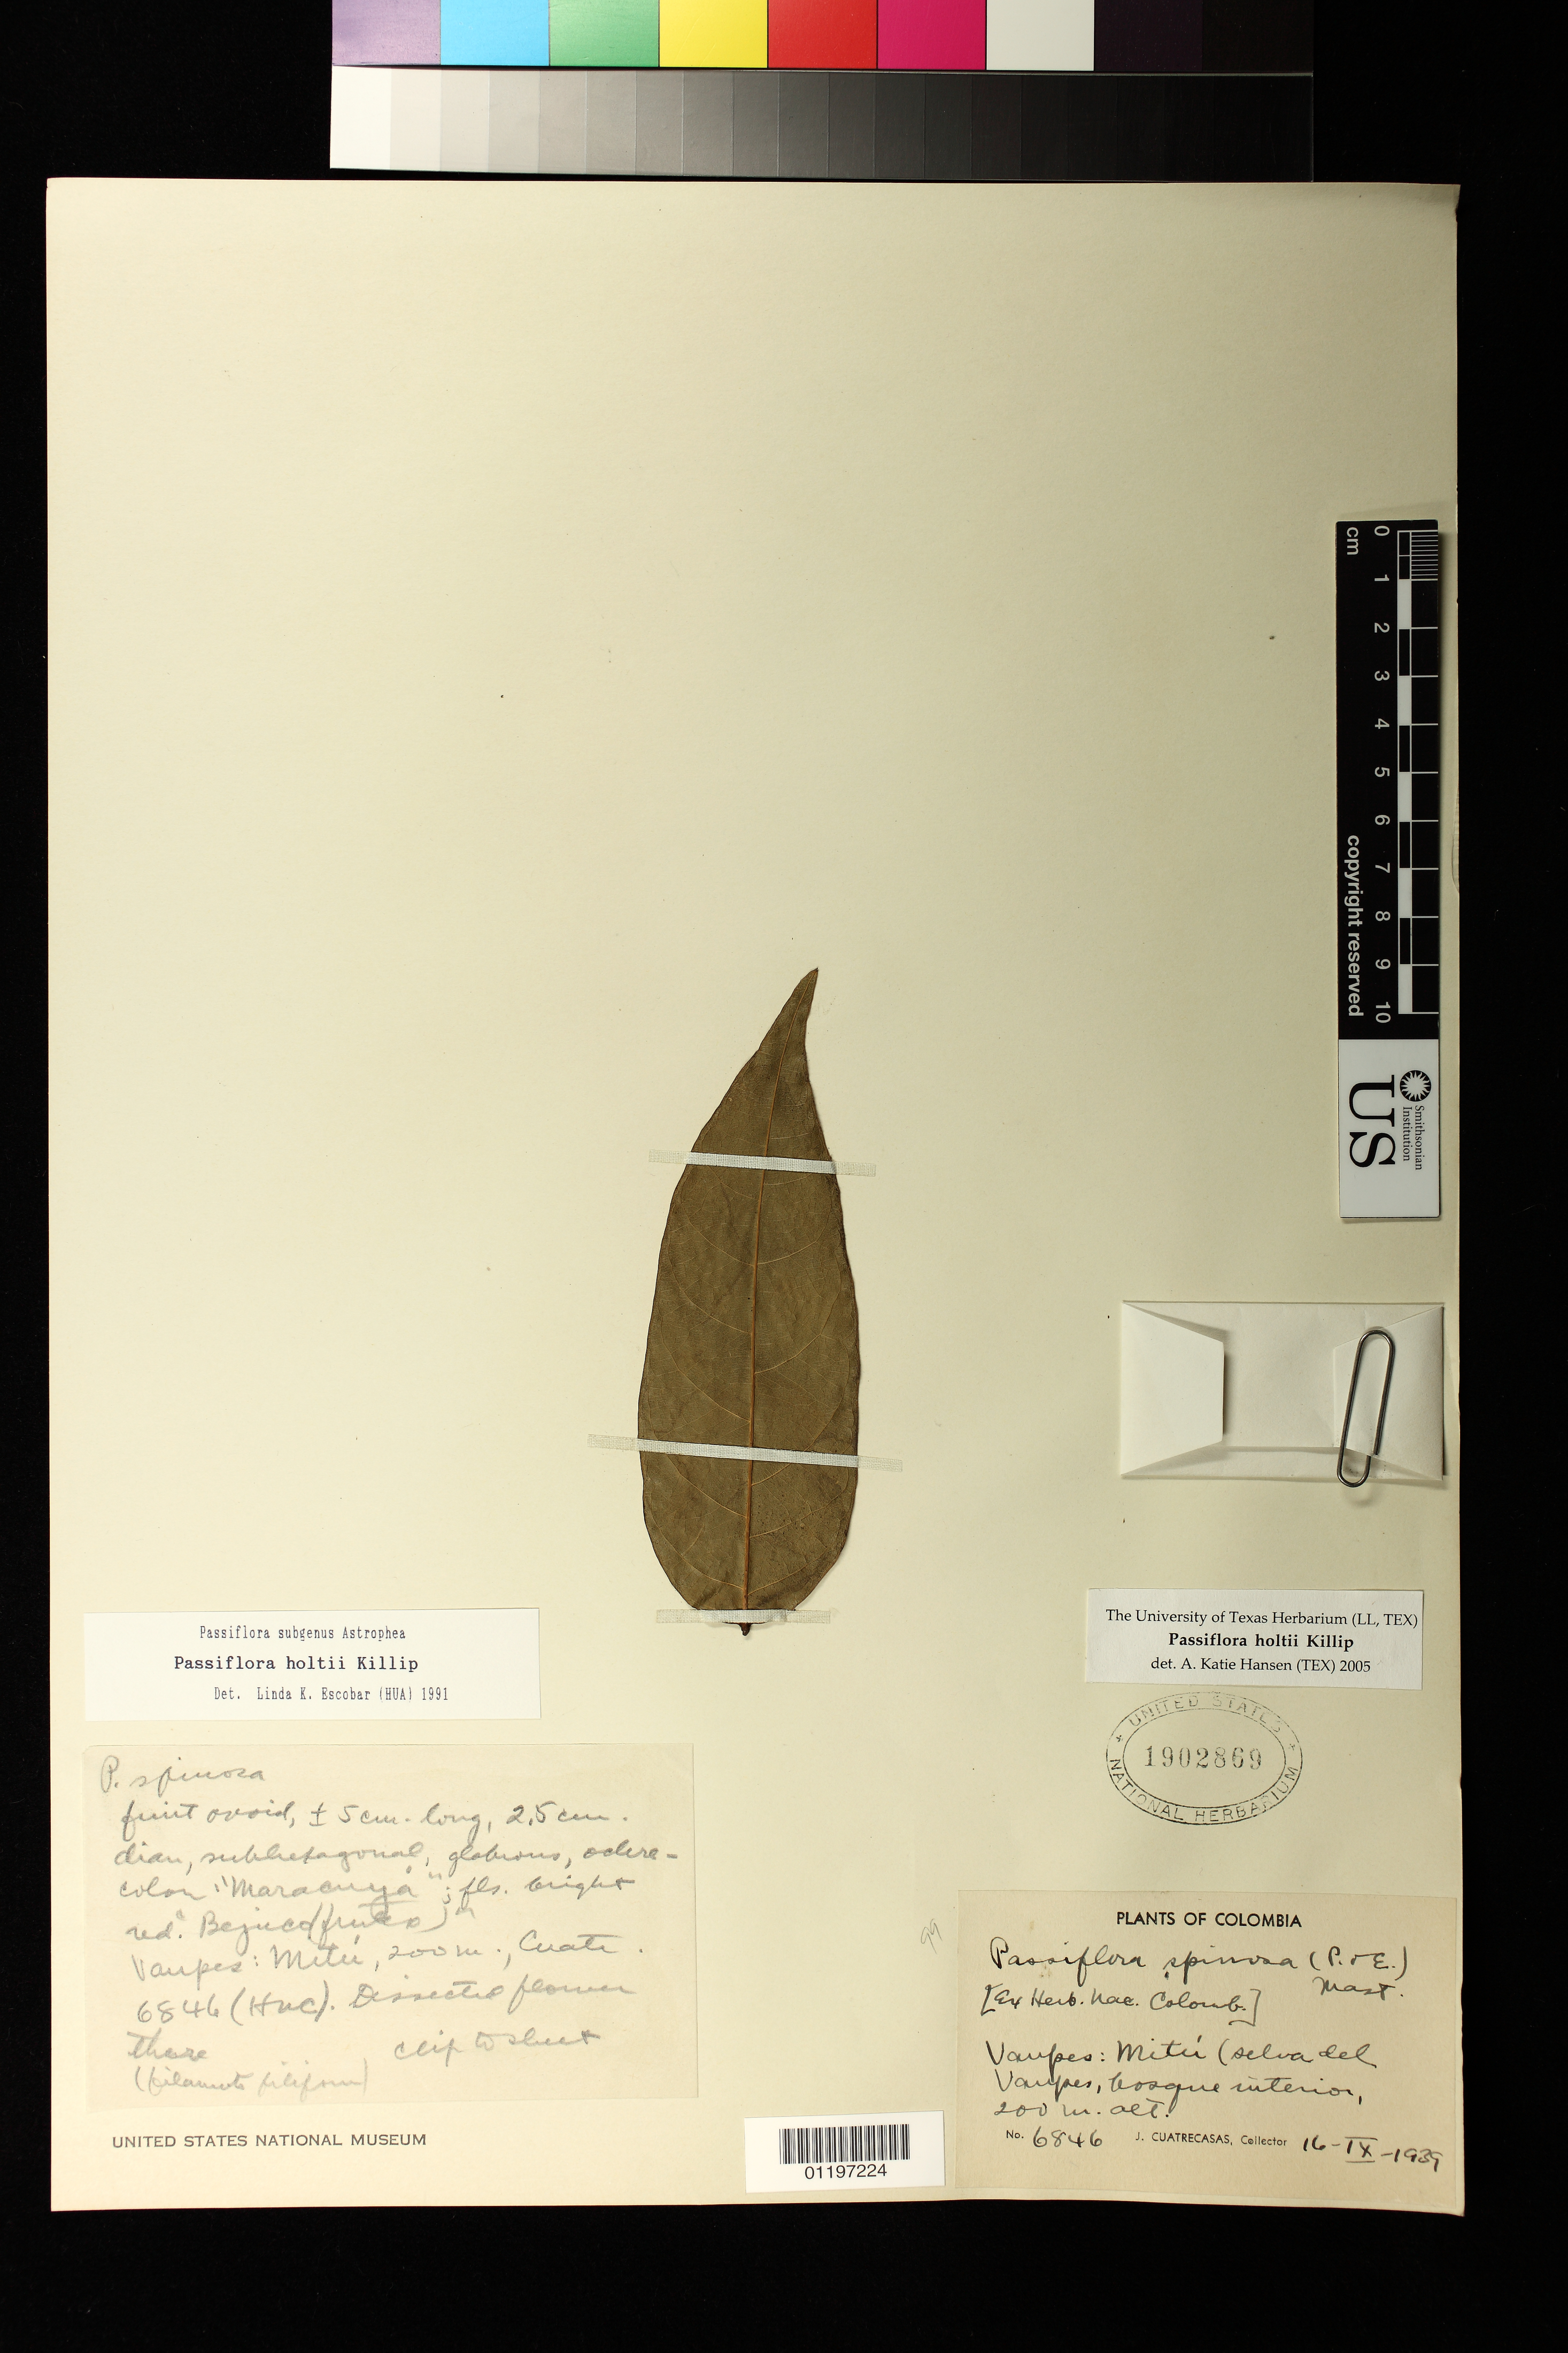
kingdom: Plantae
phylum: Tracheophyta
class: Magnoliopsida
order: Malpighiales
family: Passifloraceae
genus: Passiflora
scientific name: Passiflora holtii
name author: Killip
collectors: J. Cuatrecasas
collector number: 6846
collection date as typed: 16 Sep 1939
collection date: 1939-09-16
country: Colombia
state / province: Vaupés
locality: Vaupes: Mitú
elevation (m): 200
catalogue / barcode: US 1902869